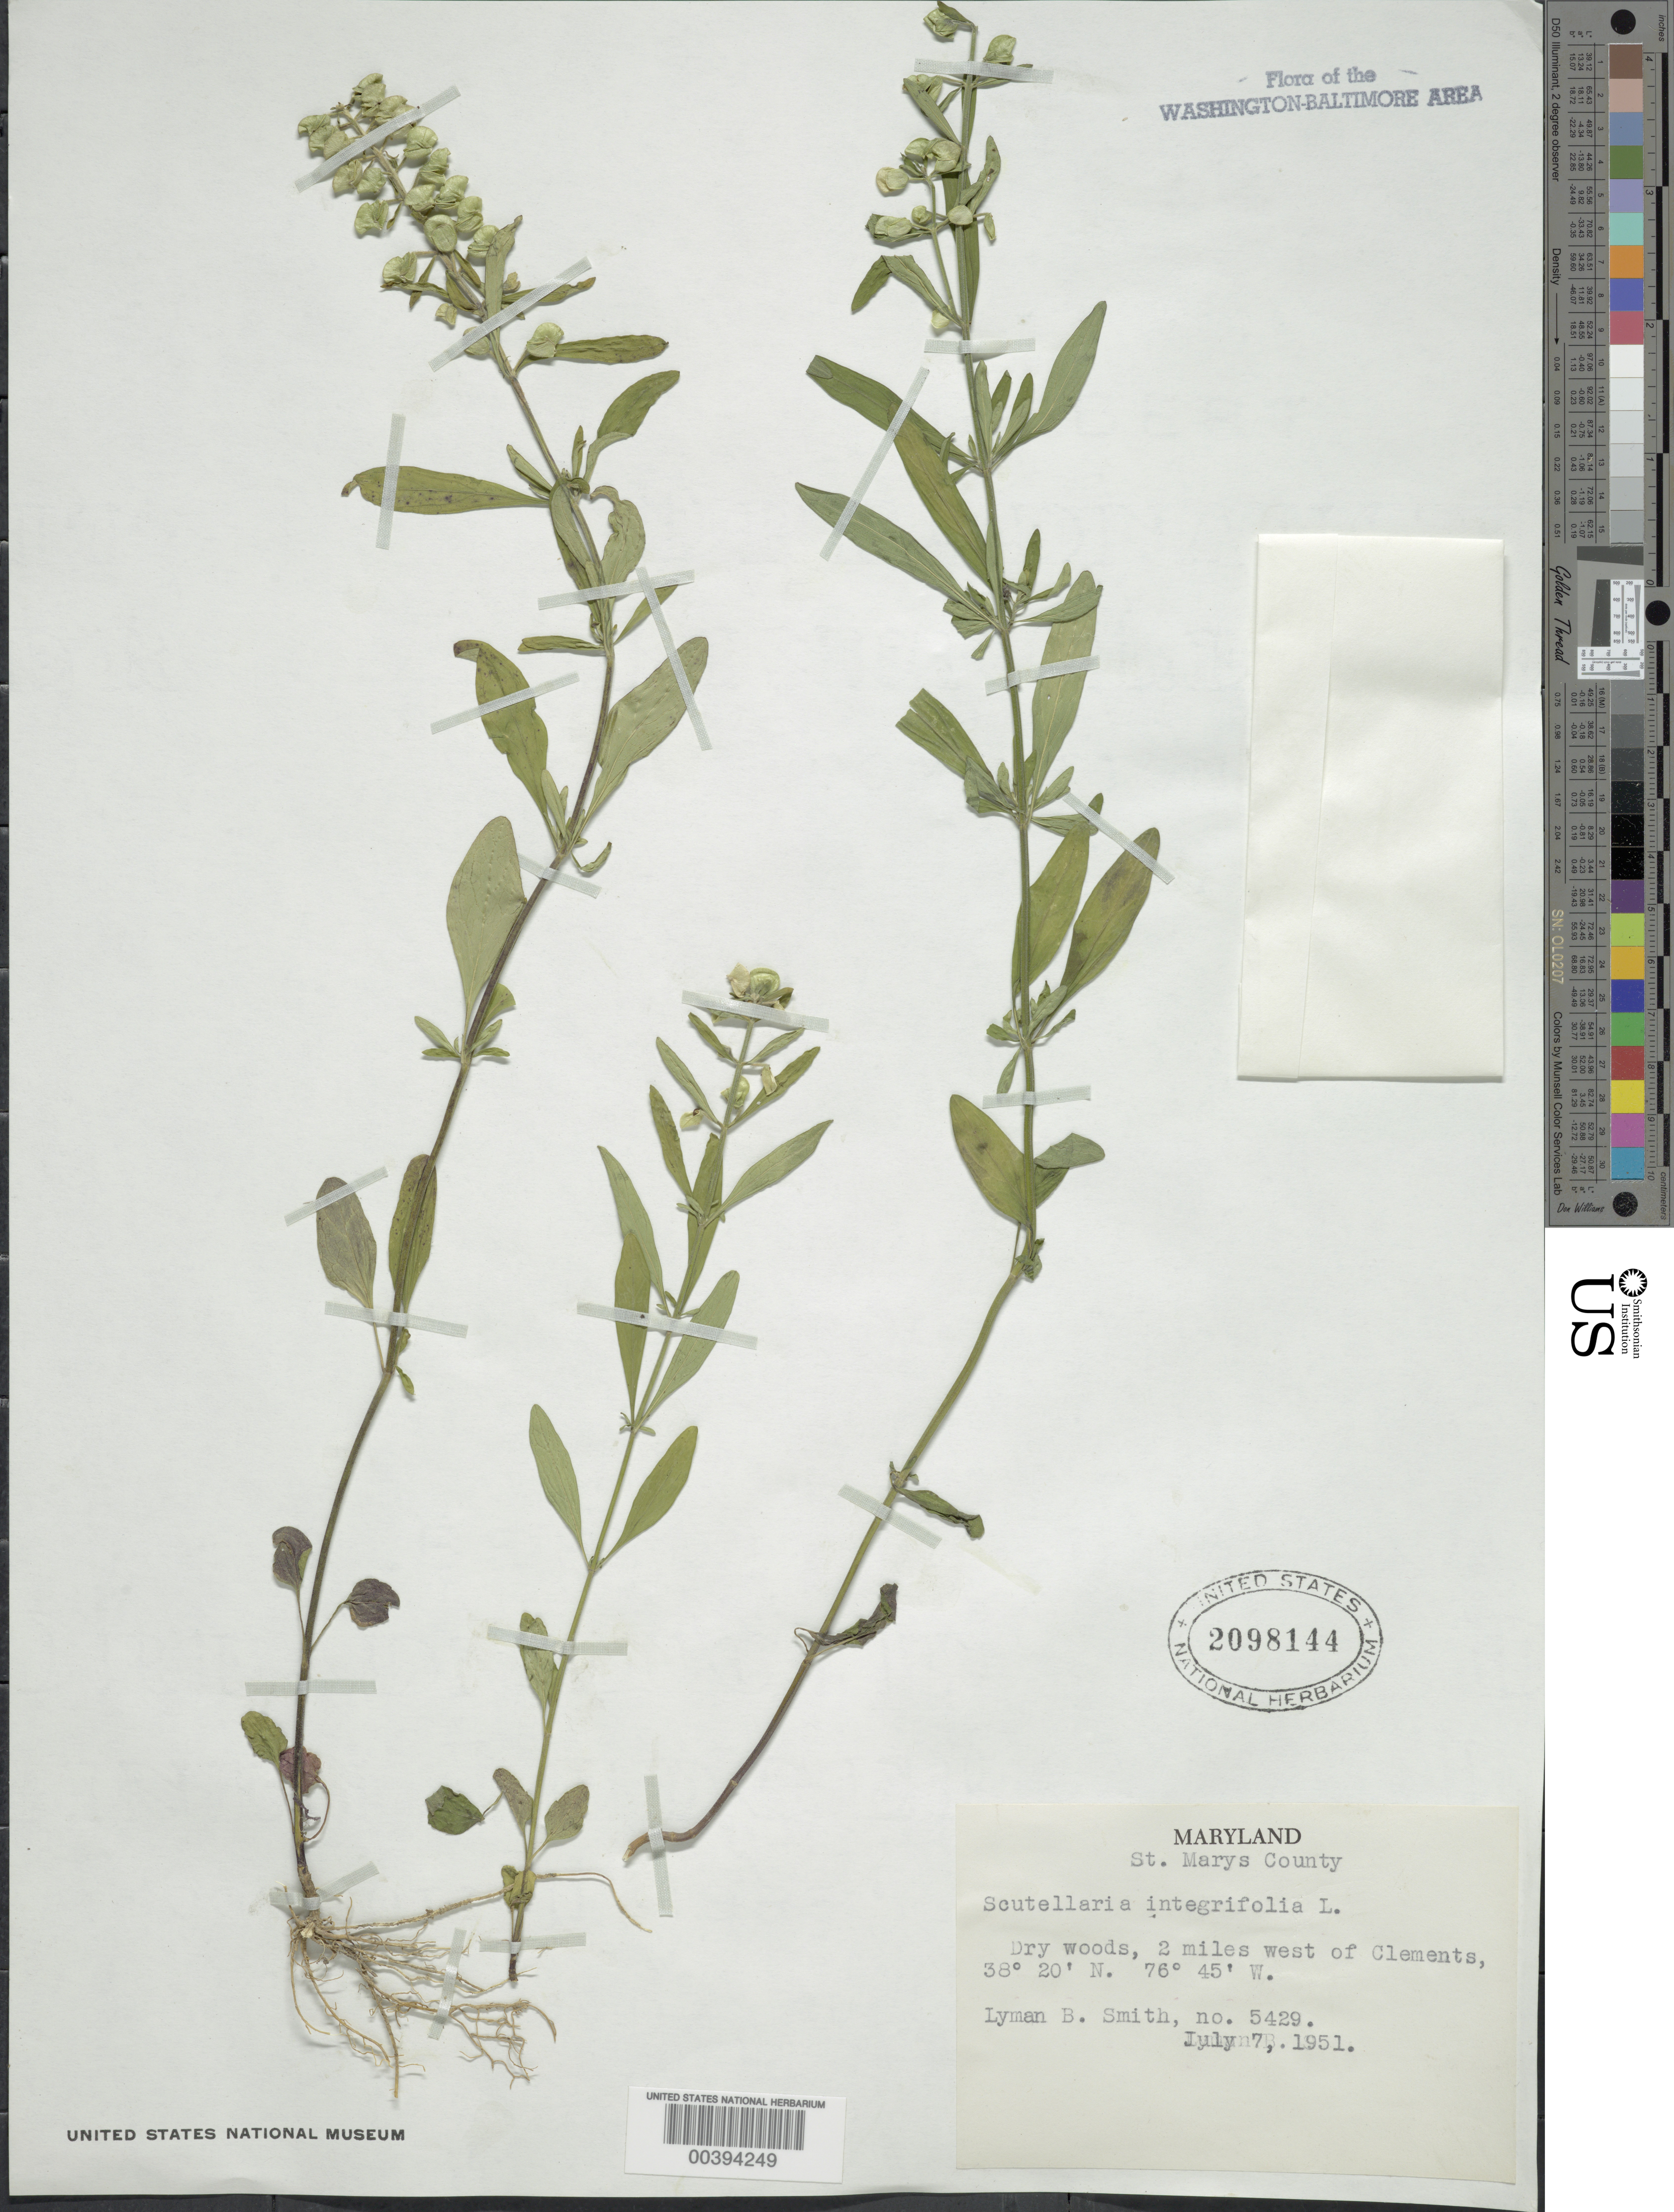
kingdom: Plantae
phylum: Tracheophyta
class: Magnoliopsida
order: Lamiales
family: Lamiaceae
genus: Scutellaria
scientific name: Scutellaria integrifolia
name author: L.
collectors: L. Smith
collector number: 5429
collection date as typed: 07 Jul 1951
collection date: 1951-07-07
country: United States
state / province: Maryland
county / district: St. Mary's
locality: West of Clements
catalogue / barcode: US 2098144